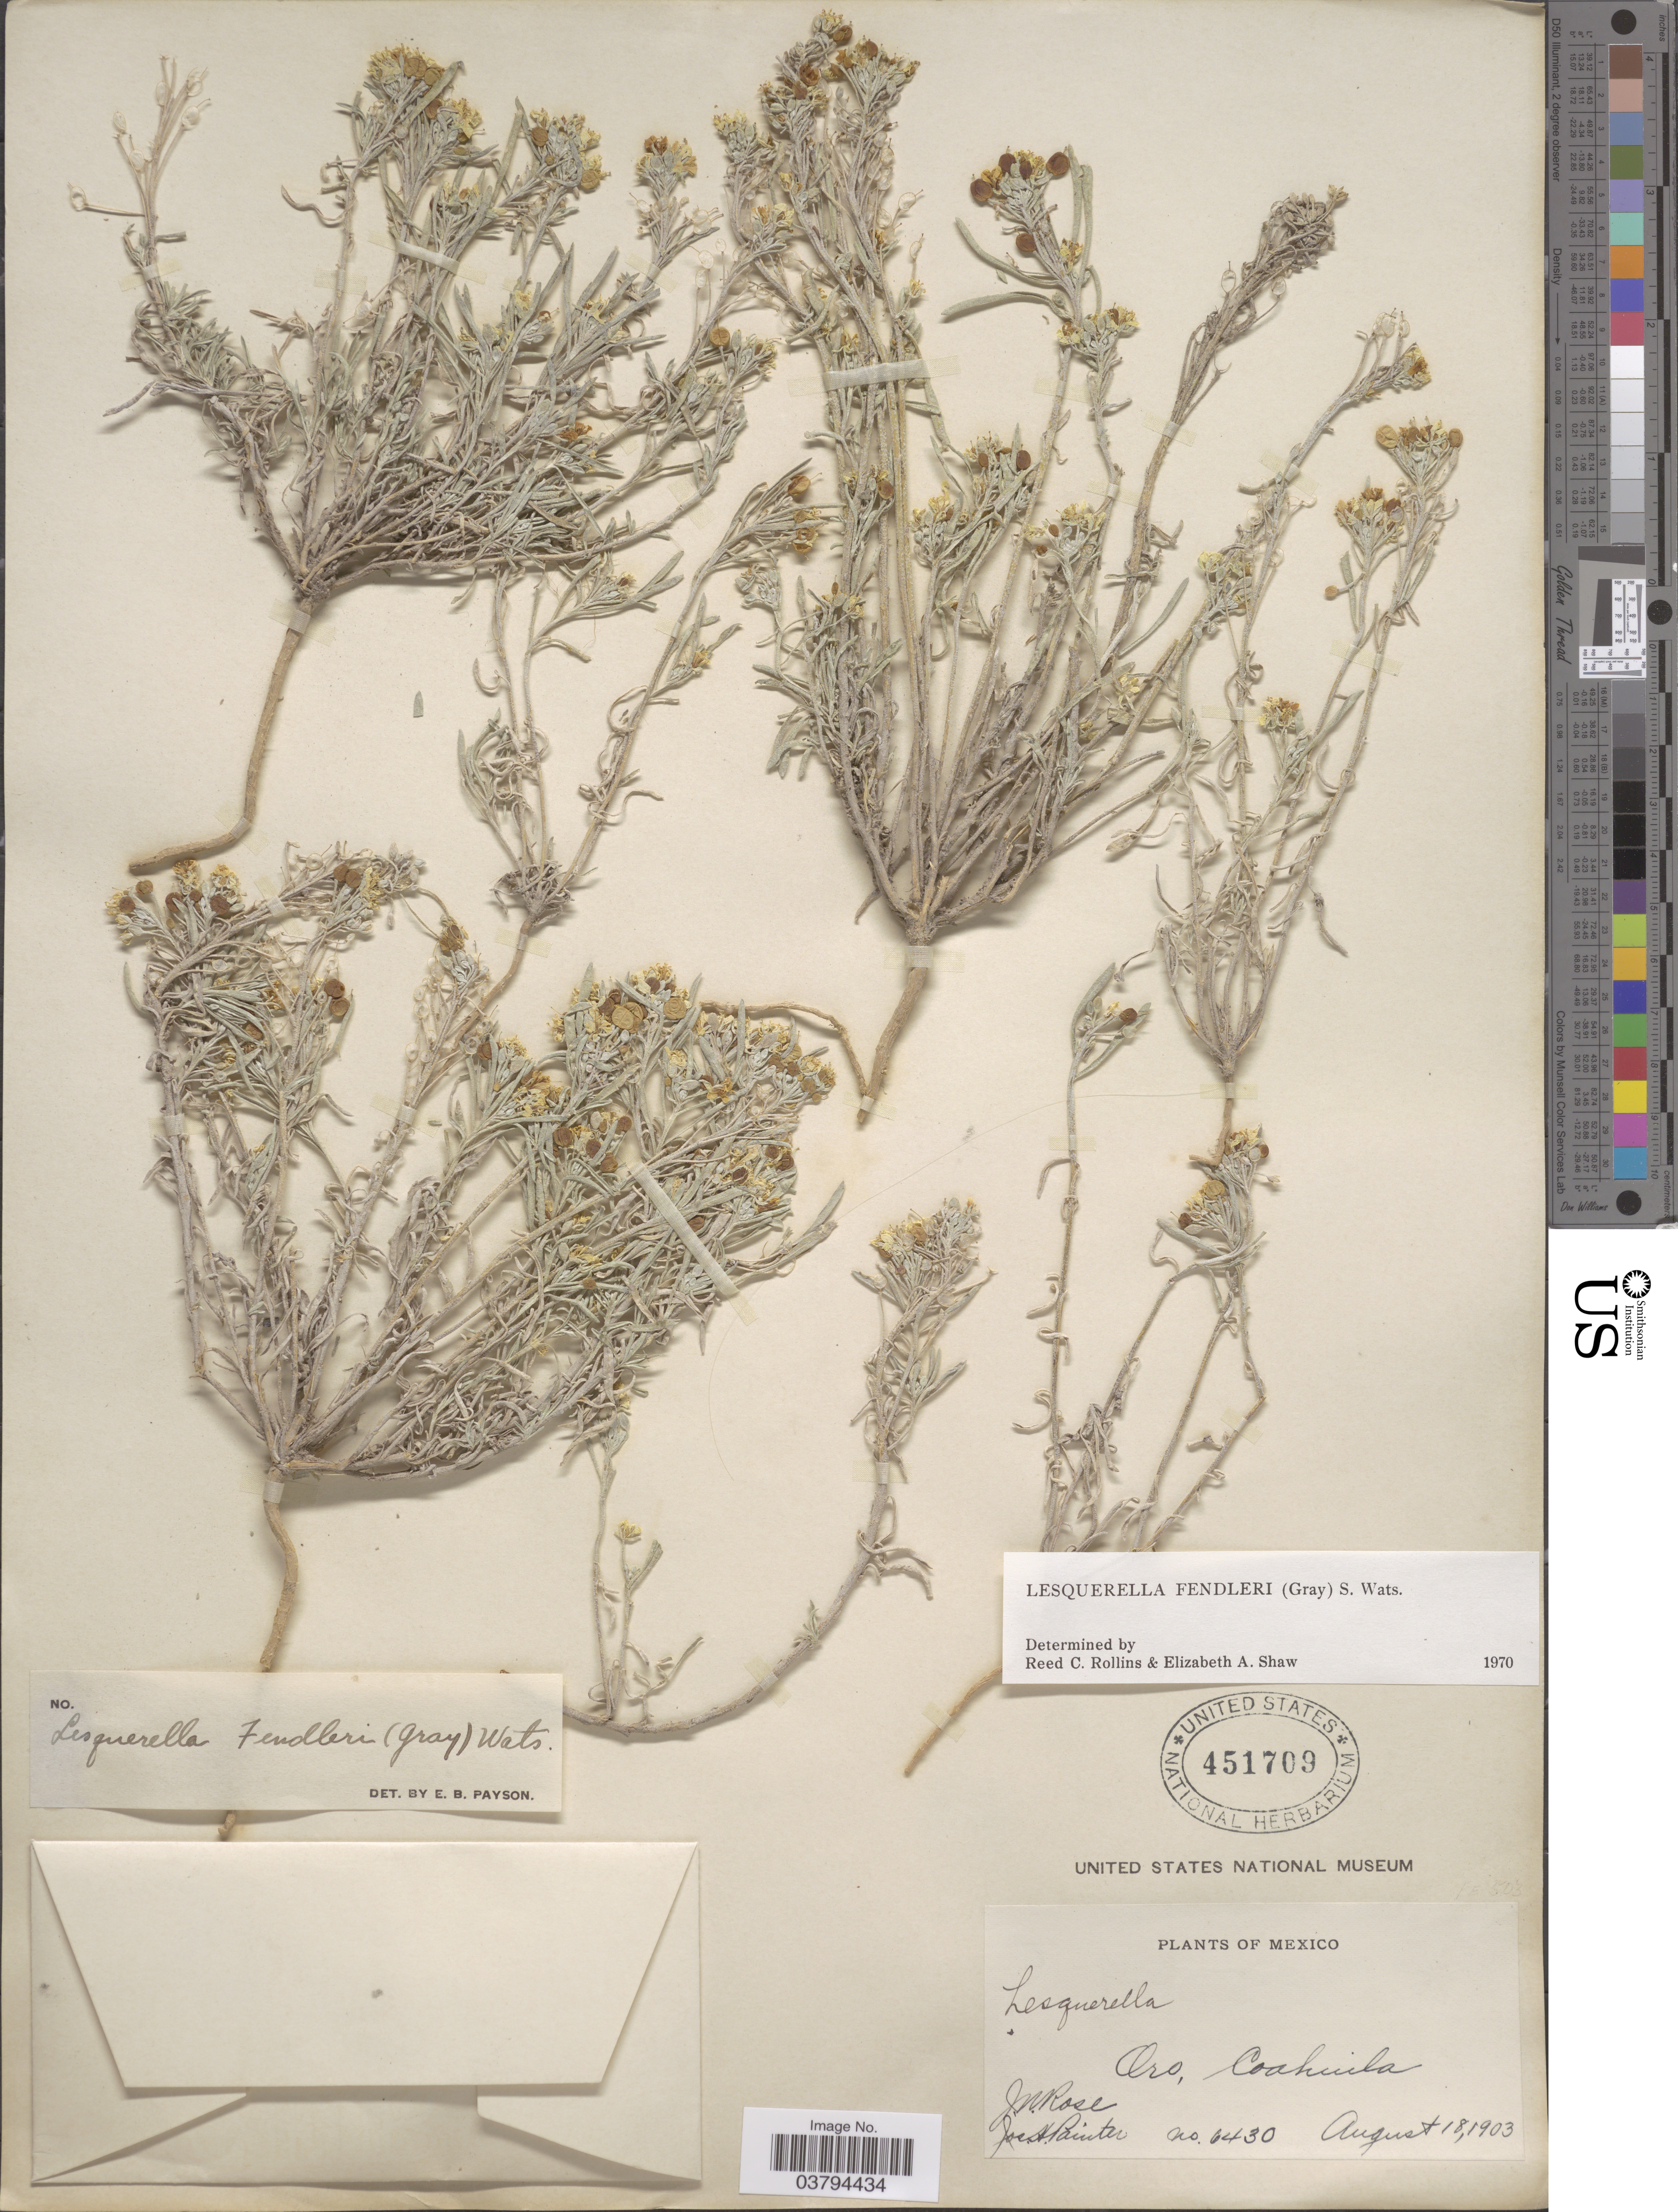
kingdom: Plantae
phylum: Tracheophyta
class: Magnoliopsida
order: Brassicales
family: Brassicaceae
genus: Lesquerella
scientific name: Lesquerella fendleri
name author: (A. Gray) S. Watson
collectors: J. N. Rose & J. H. Painter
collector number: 6430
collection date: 1903-08-18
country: Mexico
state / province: Coahuila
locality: Oro, Coahuila.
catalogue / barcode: US 451709